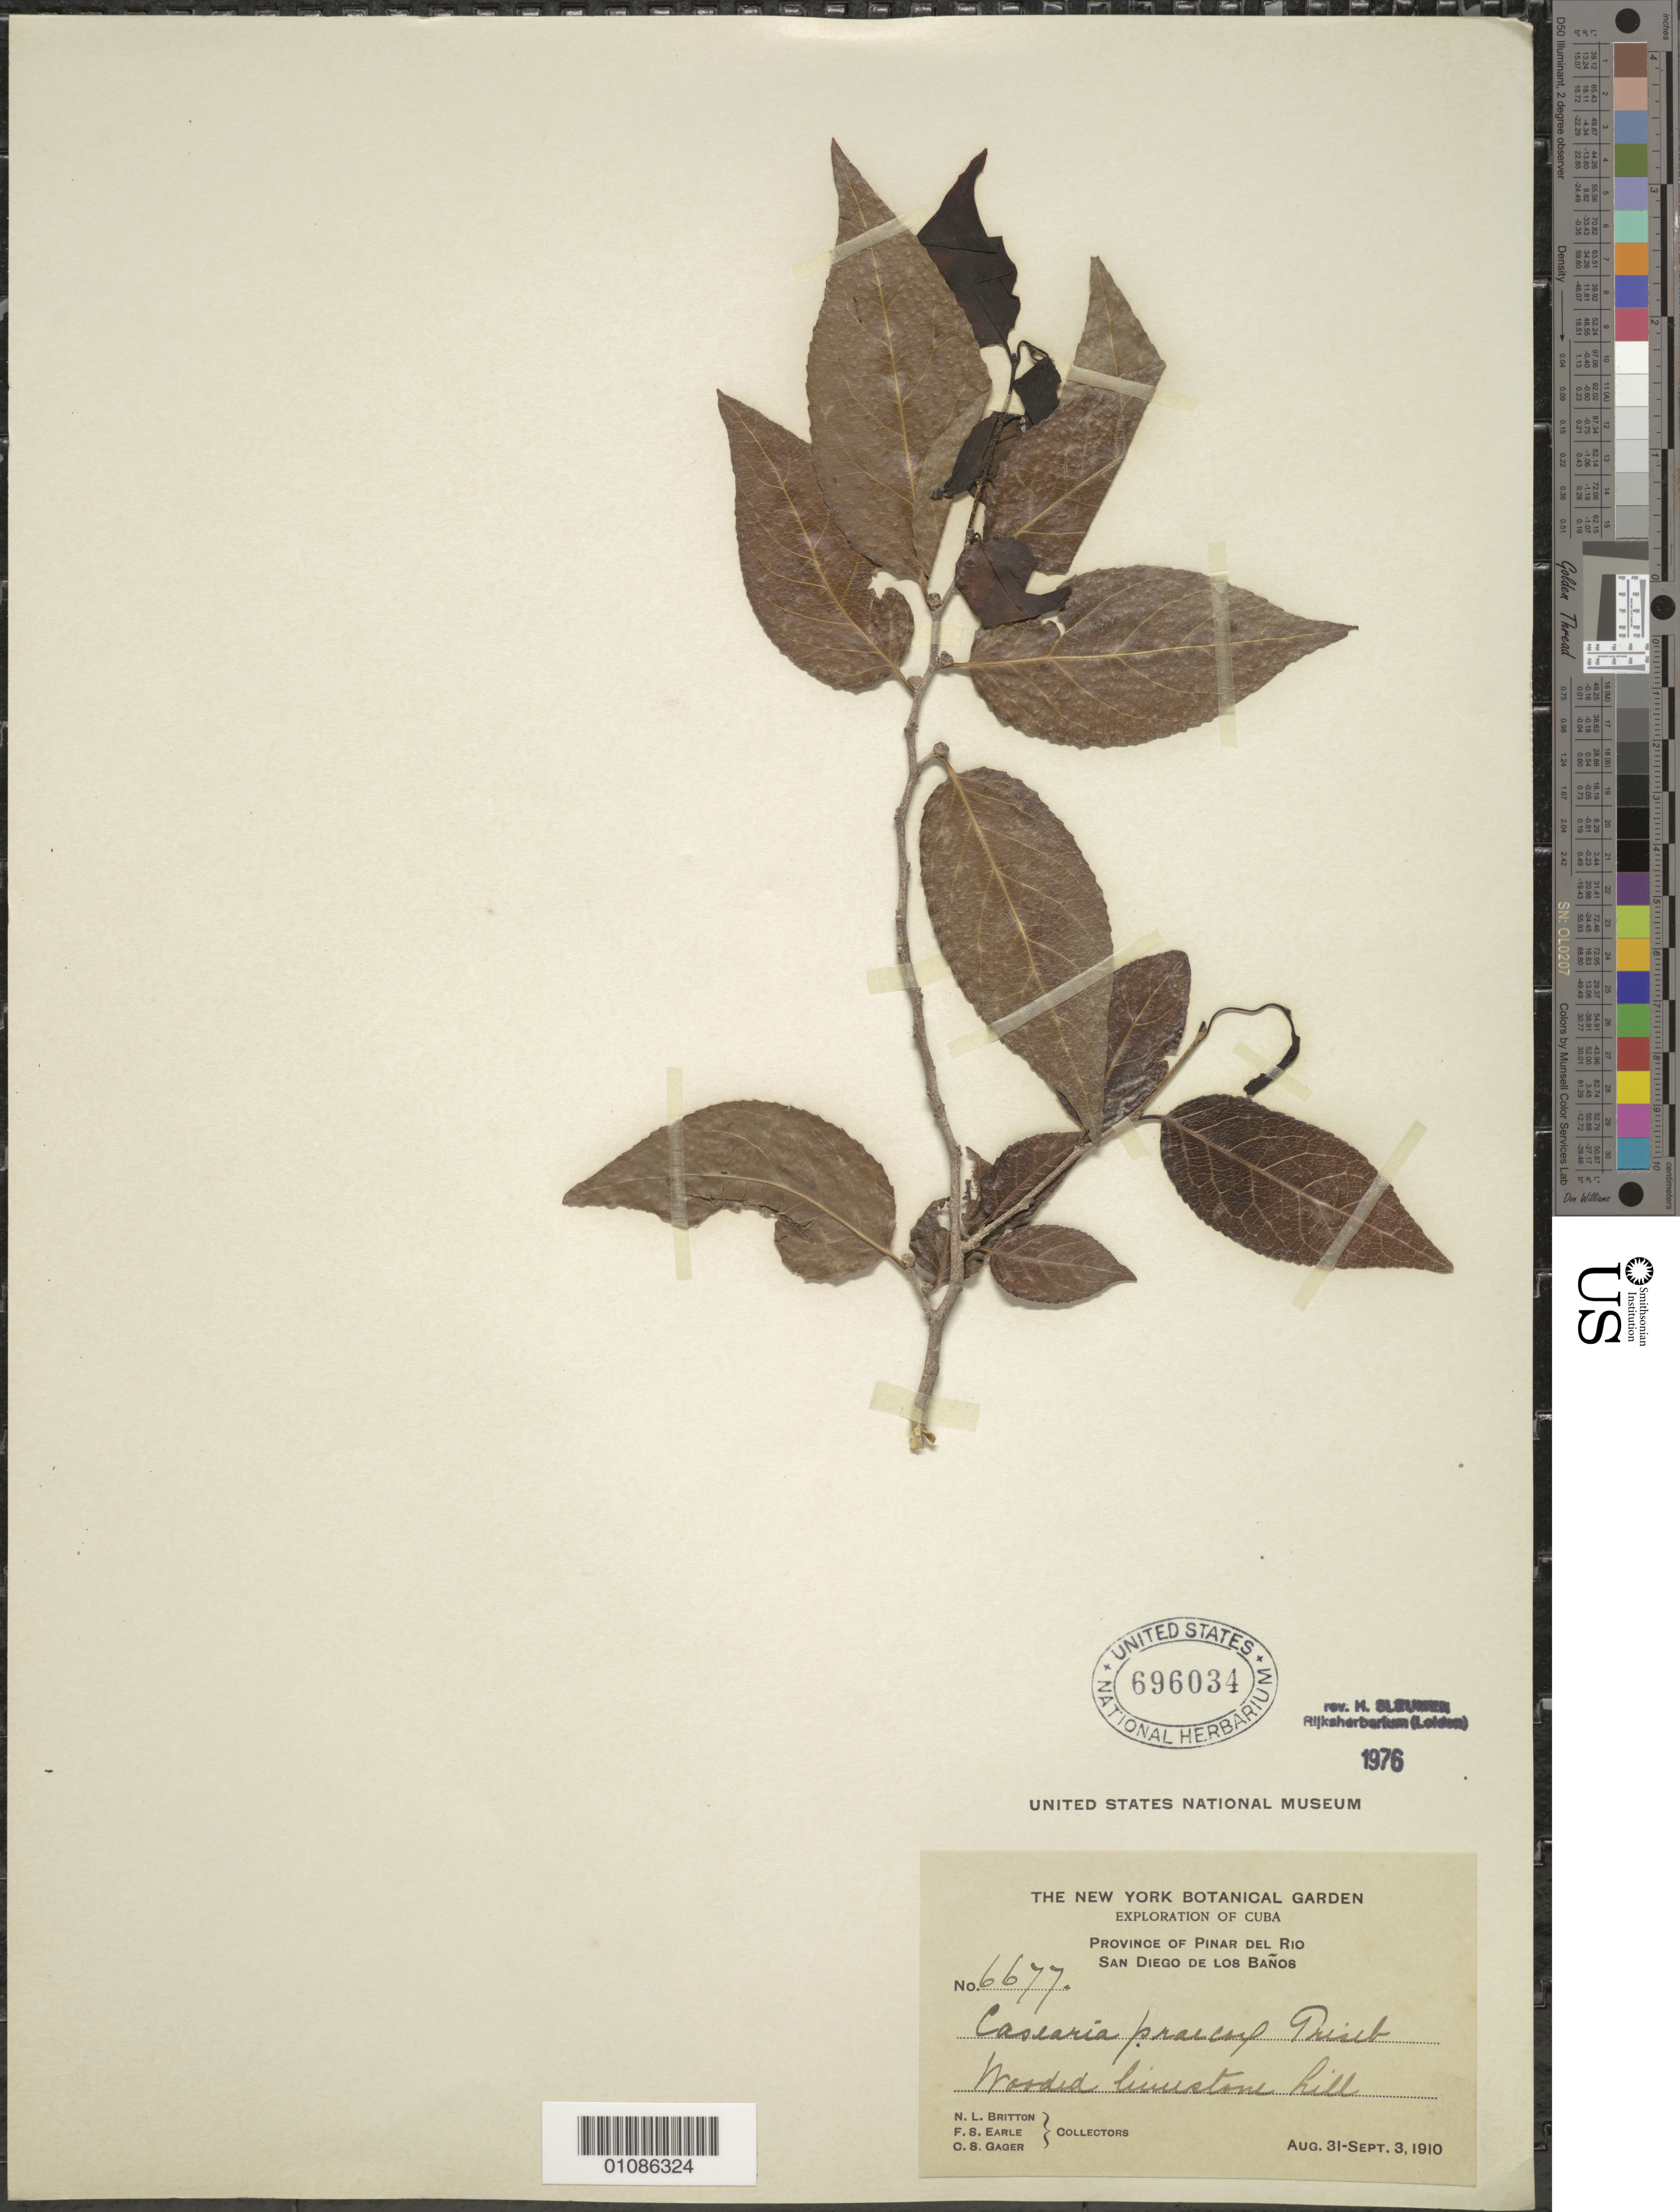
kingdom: Plantae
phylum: Tracheophyta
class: Magnoliopsida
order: Malpighiales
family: Salicaceae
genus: Casearia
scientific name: Casearia praecox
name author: Griseb.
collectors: N. Britton, F. S. Earle & C. Gager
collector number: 6677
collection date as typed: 31 Aug 1910 to 03 Sep 1910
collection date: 1910-08-31/1910-09-03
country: Cuba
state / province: Pinar del Rio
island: Cuba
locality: Pinar del Rio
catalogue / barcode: US 696034